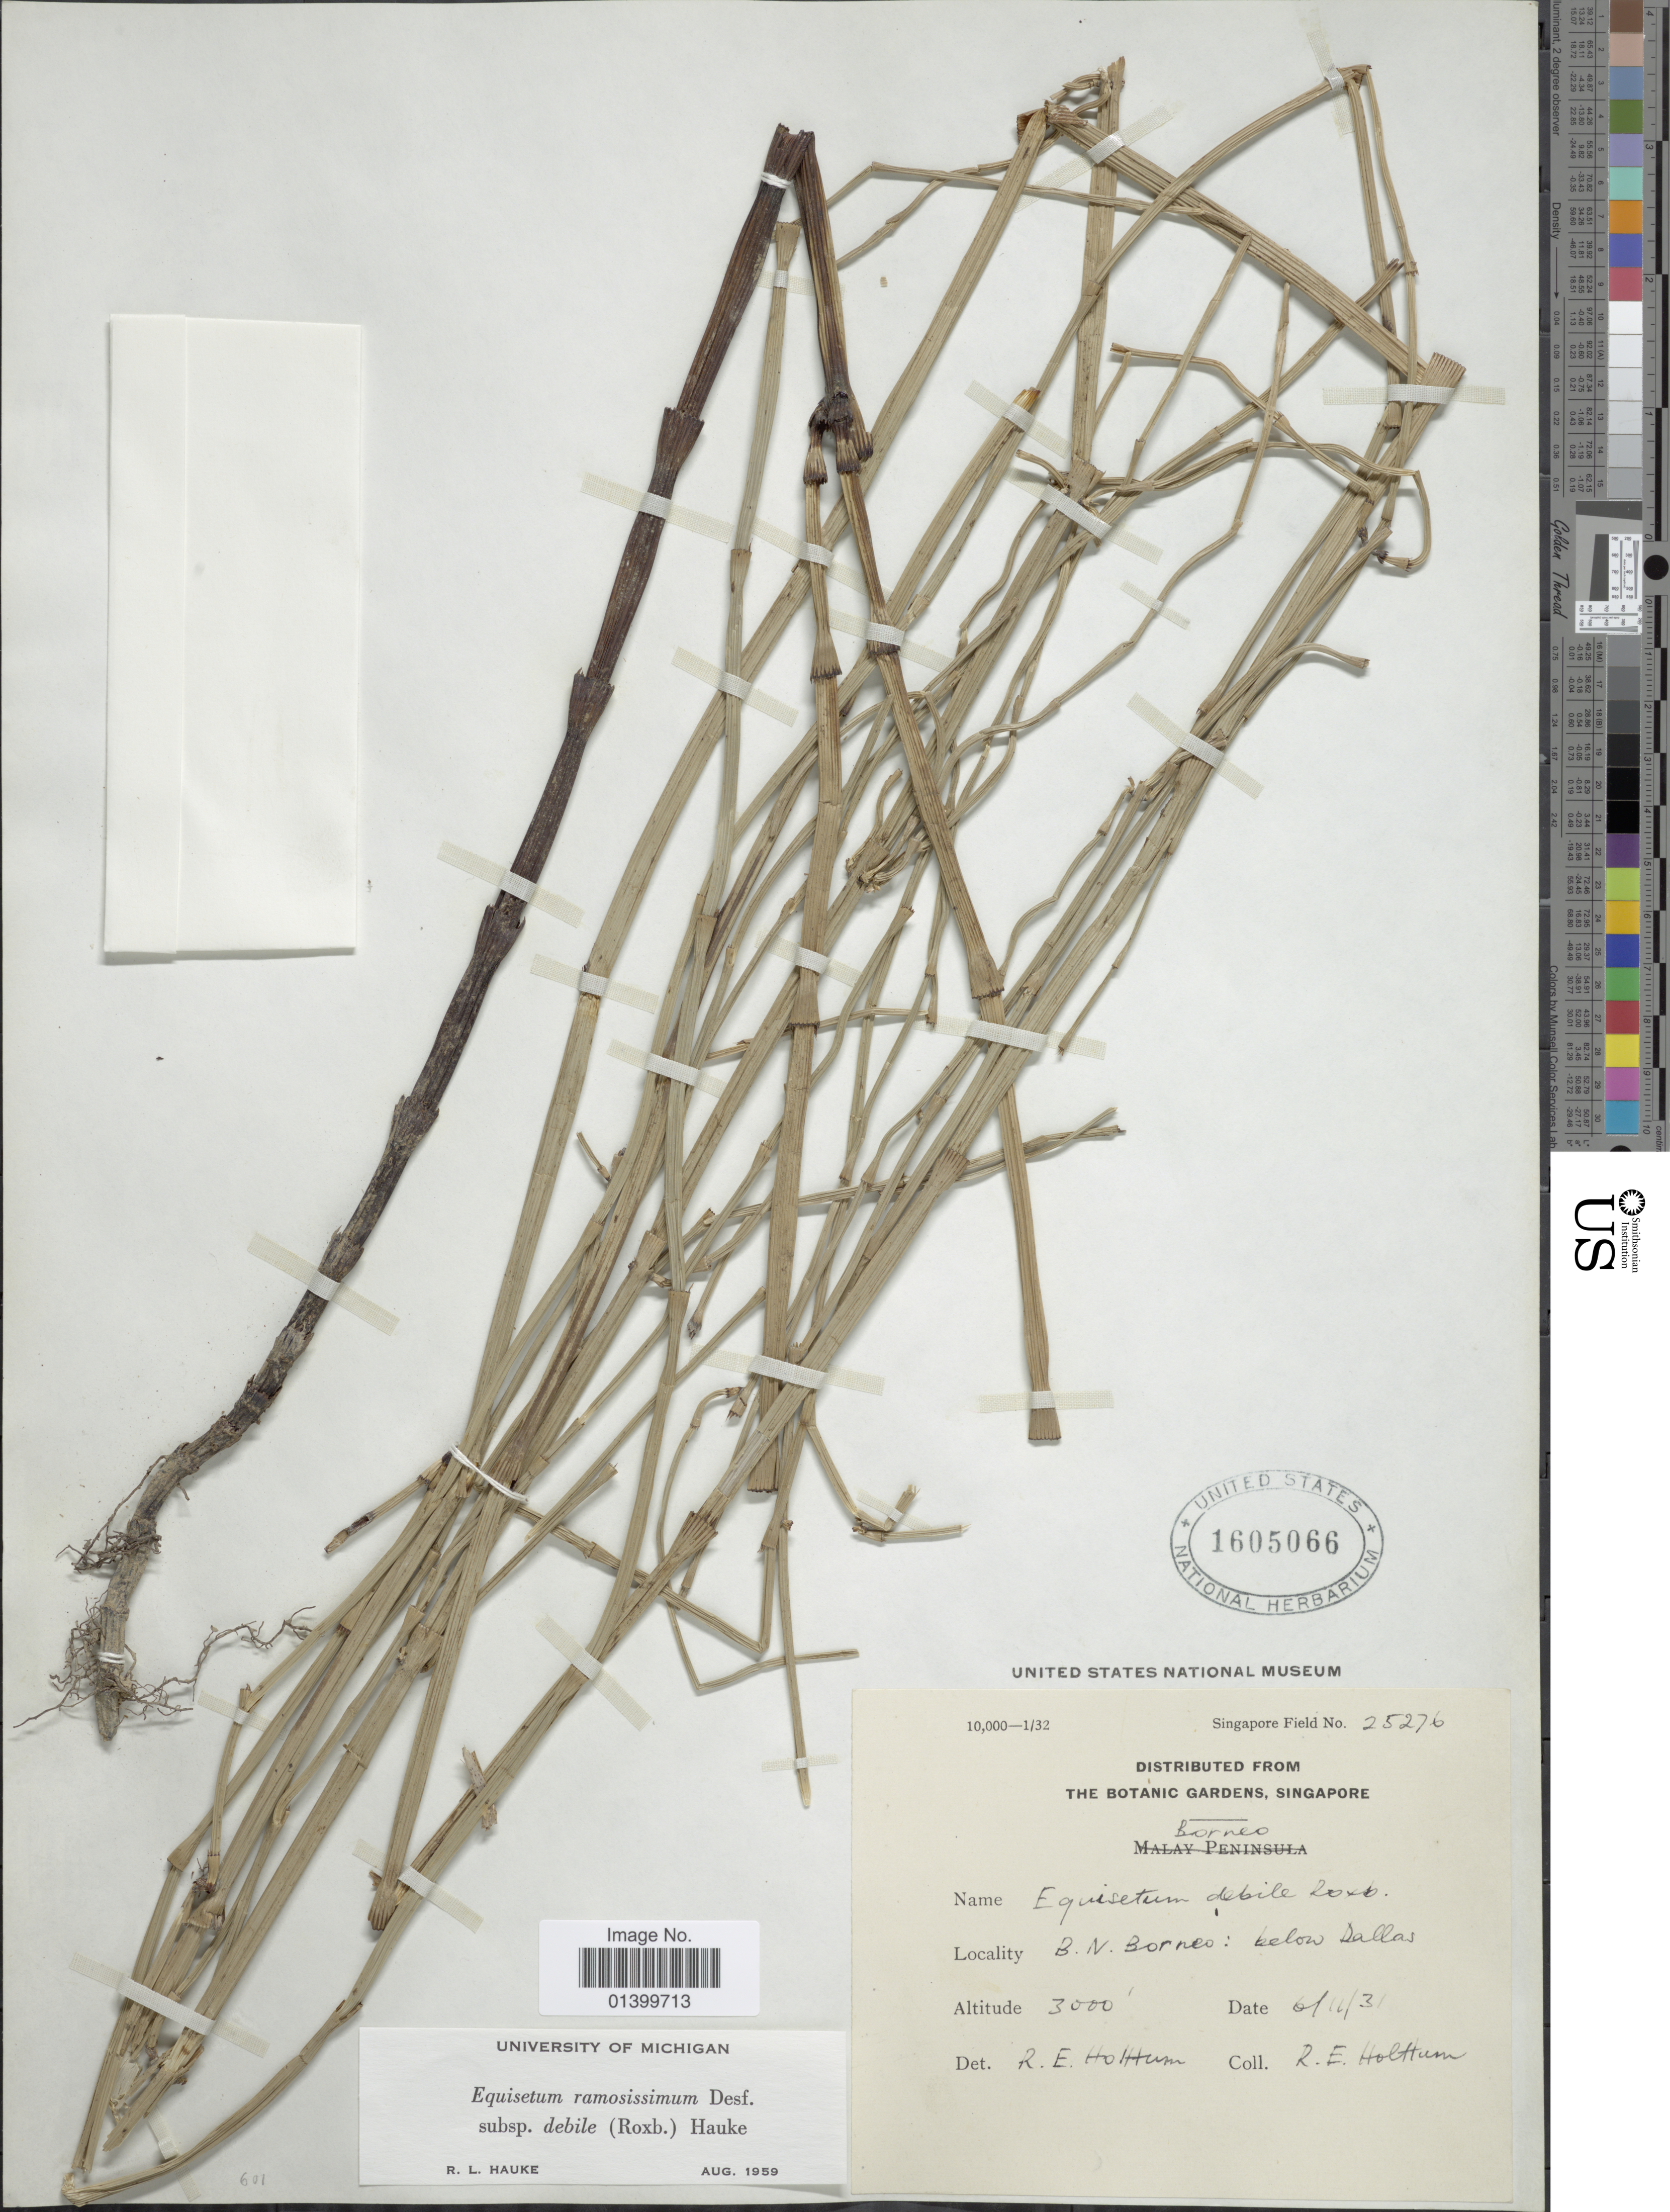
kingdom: Plantae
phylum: Tracheophyta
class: Polypodiopsida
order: Equisetales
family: Equisetaceae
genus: Equisetum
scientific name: Equisetum ramosissimum subsp. debile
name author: (Roxb. ex Vaucher) Hauke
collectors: R. E. Holttum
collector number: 25276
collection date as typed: Transcribed d/m/y: 6/11/31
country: Malaysia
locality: Borneo. B.N. Borneo: below Dallas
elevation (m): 914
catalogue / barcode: US 1605066